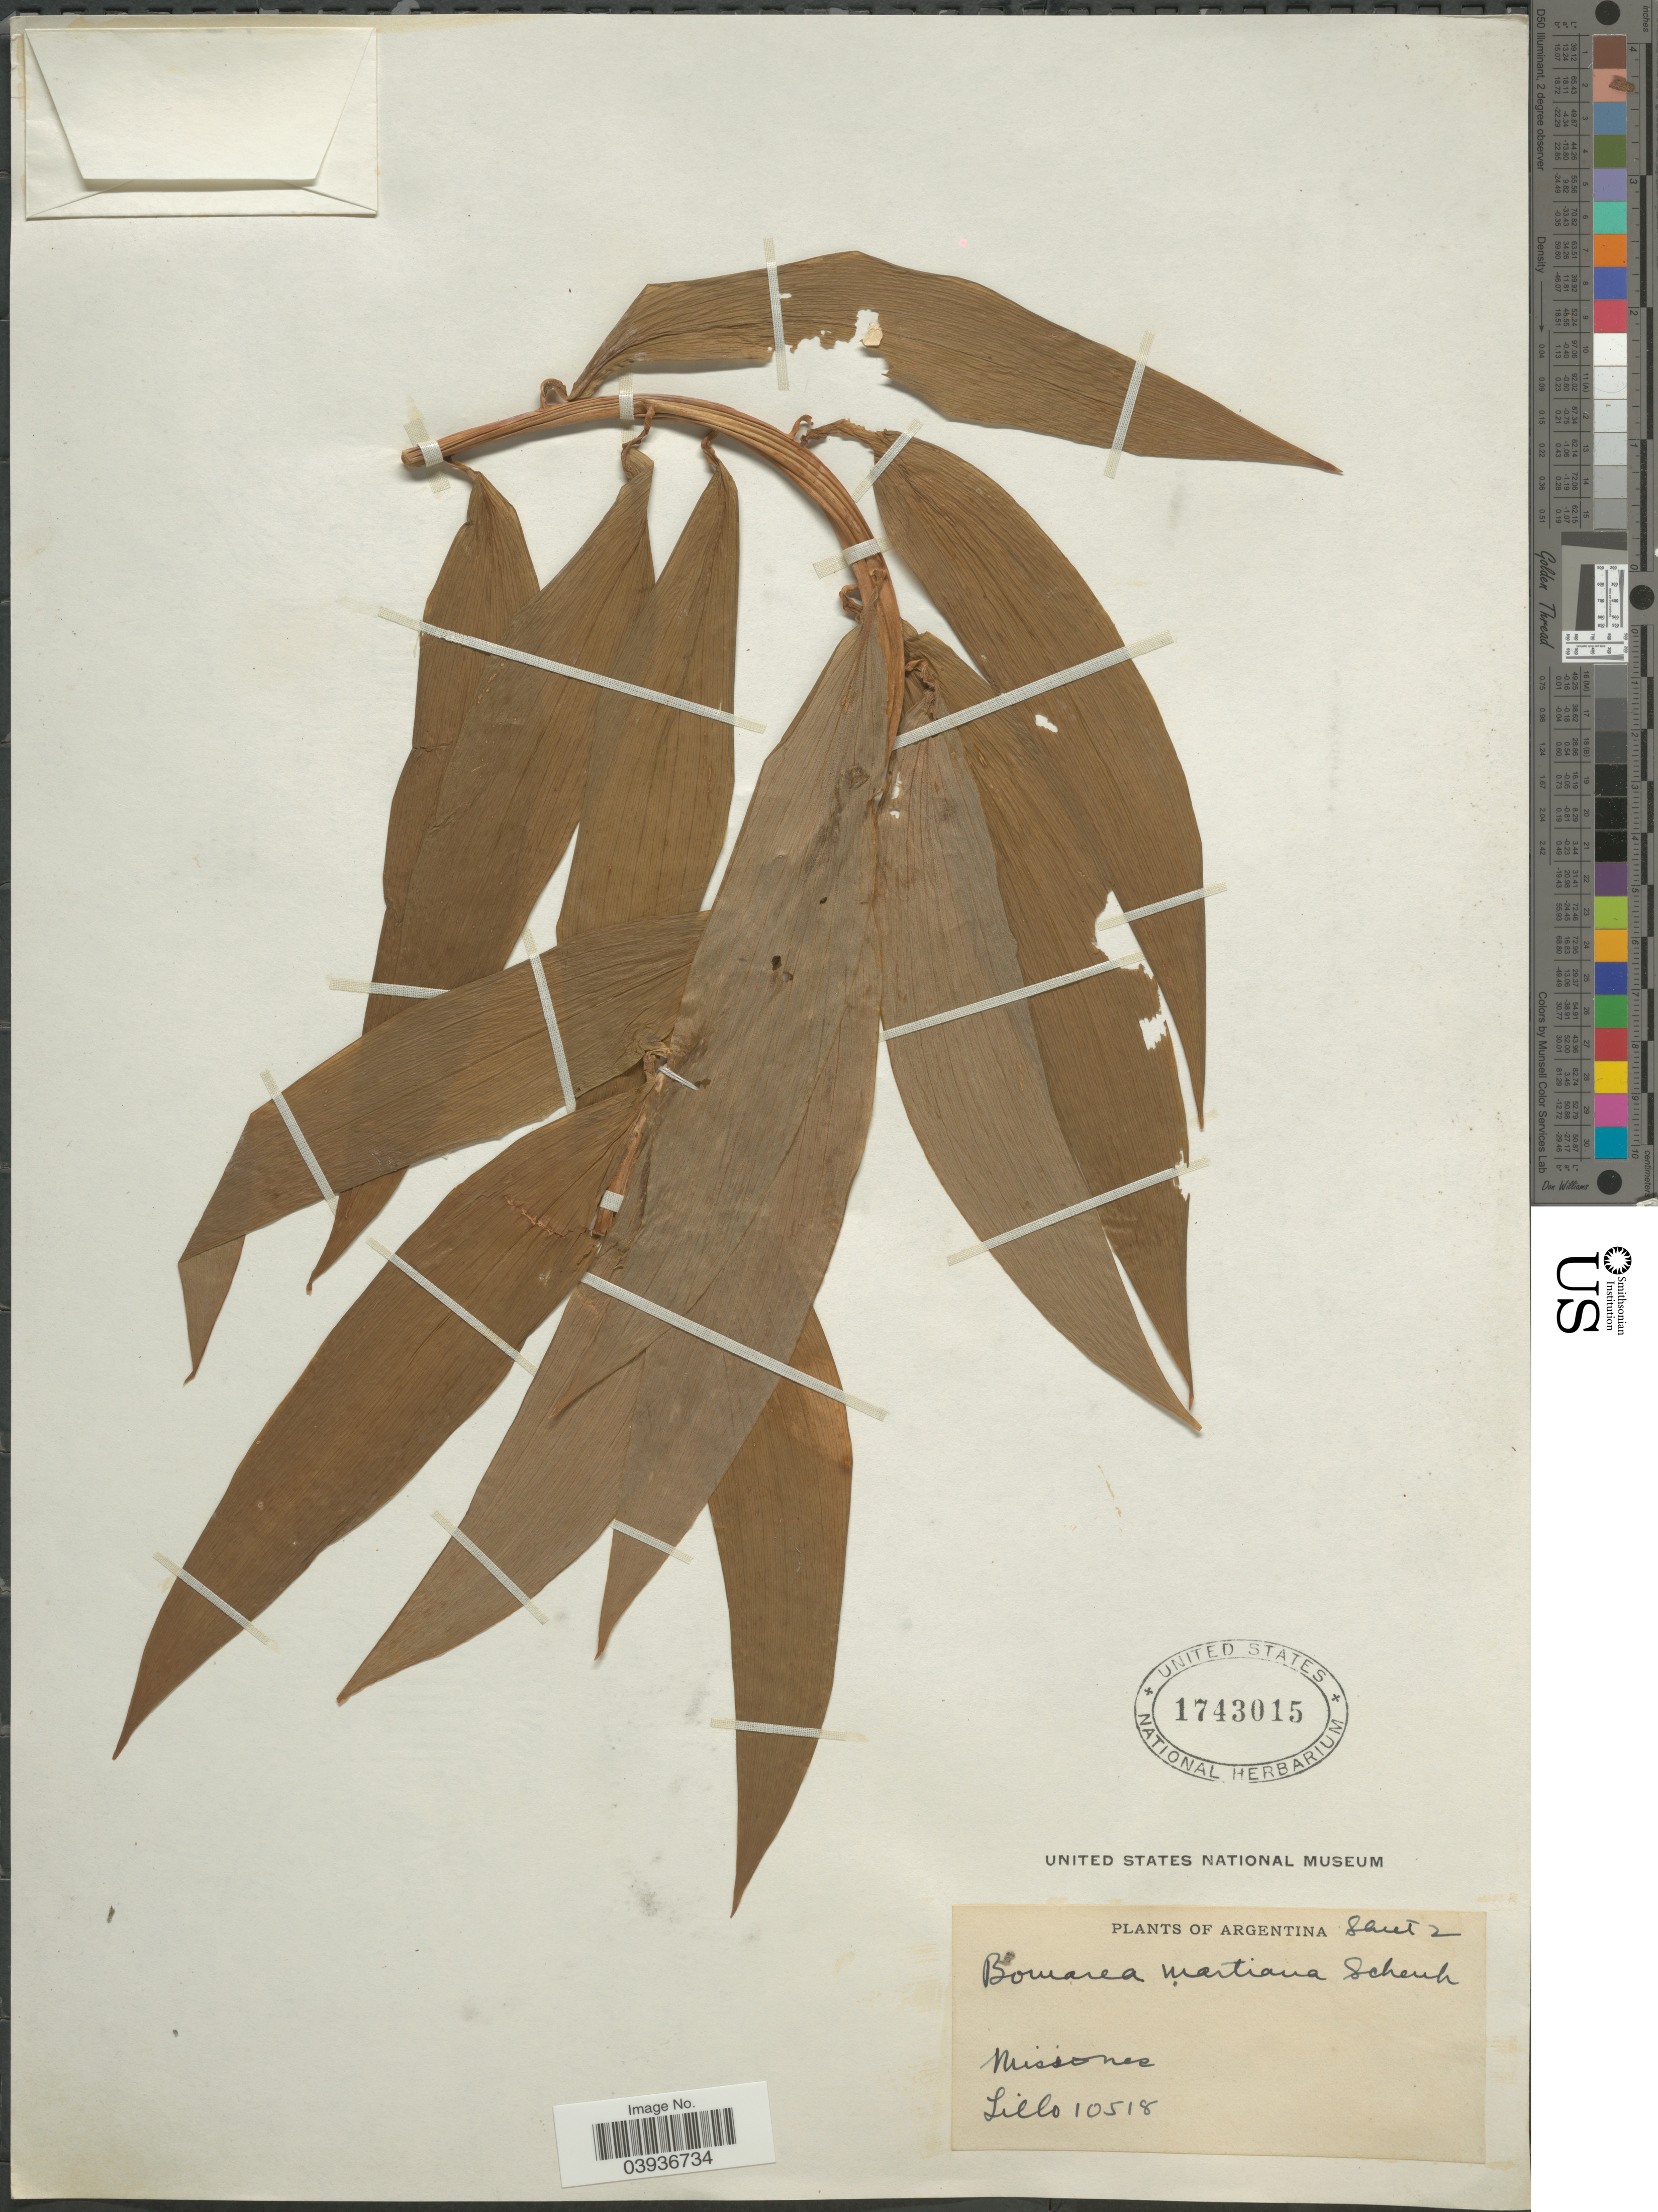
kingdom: Plantae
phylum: Tracheophyta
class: Liliopsida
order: Liliales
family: Alstroemeriaceae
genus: Bomarea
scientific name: Bomarea edulis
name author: (Tussac) Herb.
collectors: -. Lillo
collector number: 10518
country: Argentina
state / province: Misiones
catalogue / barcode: US 1743015